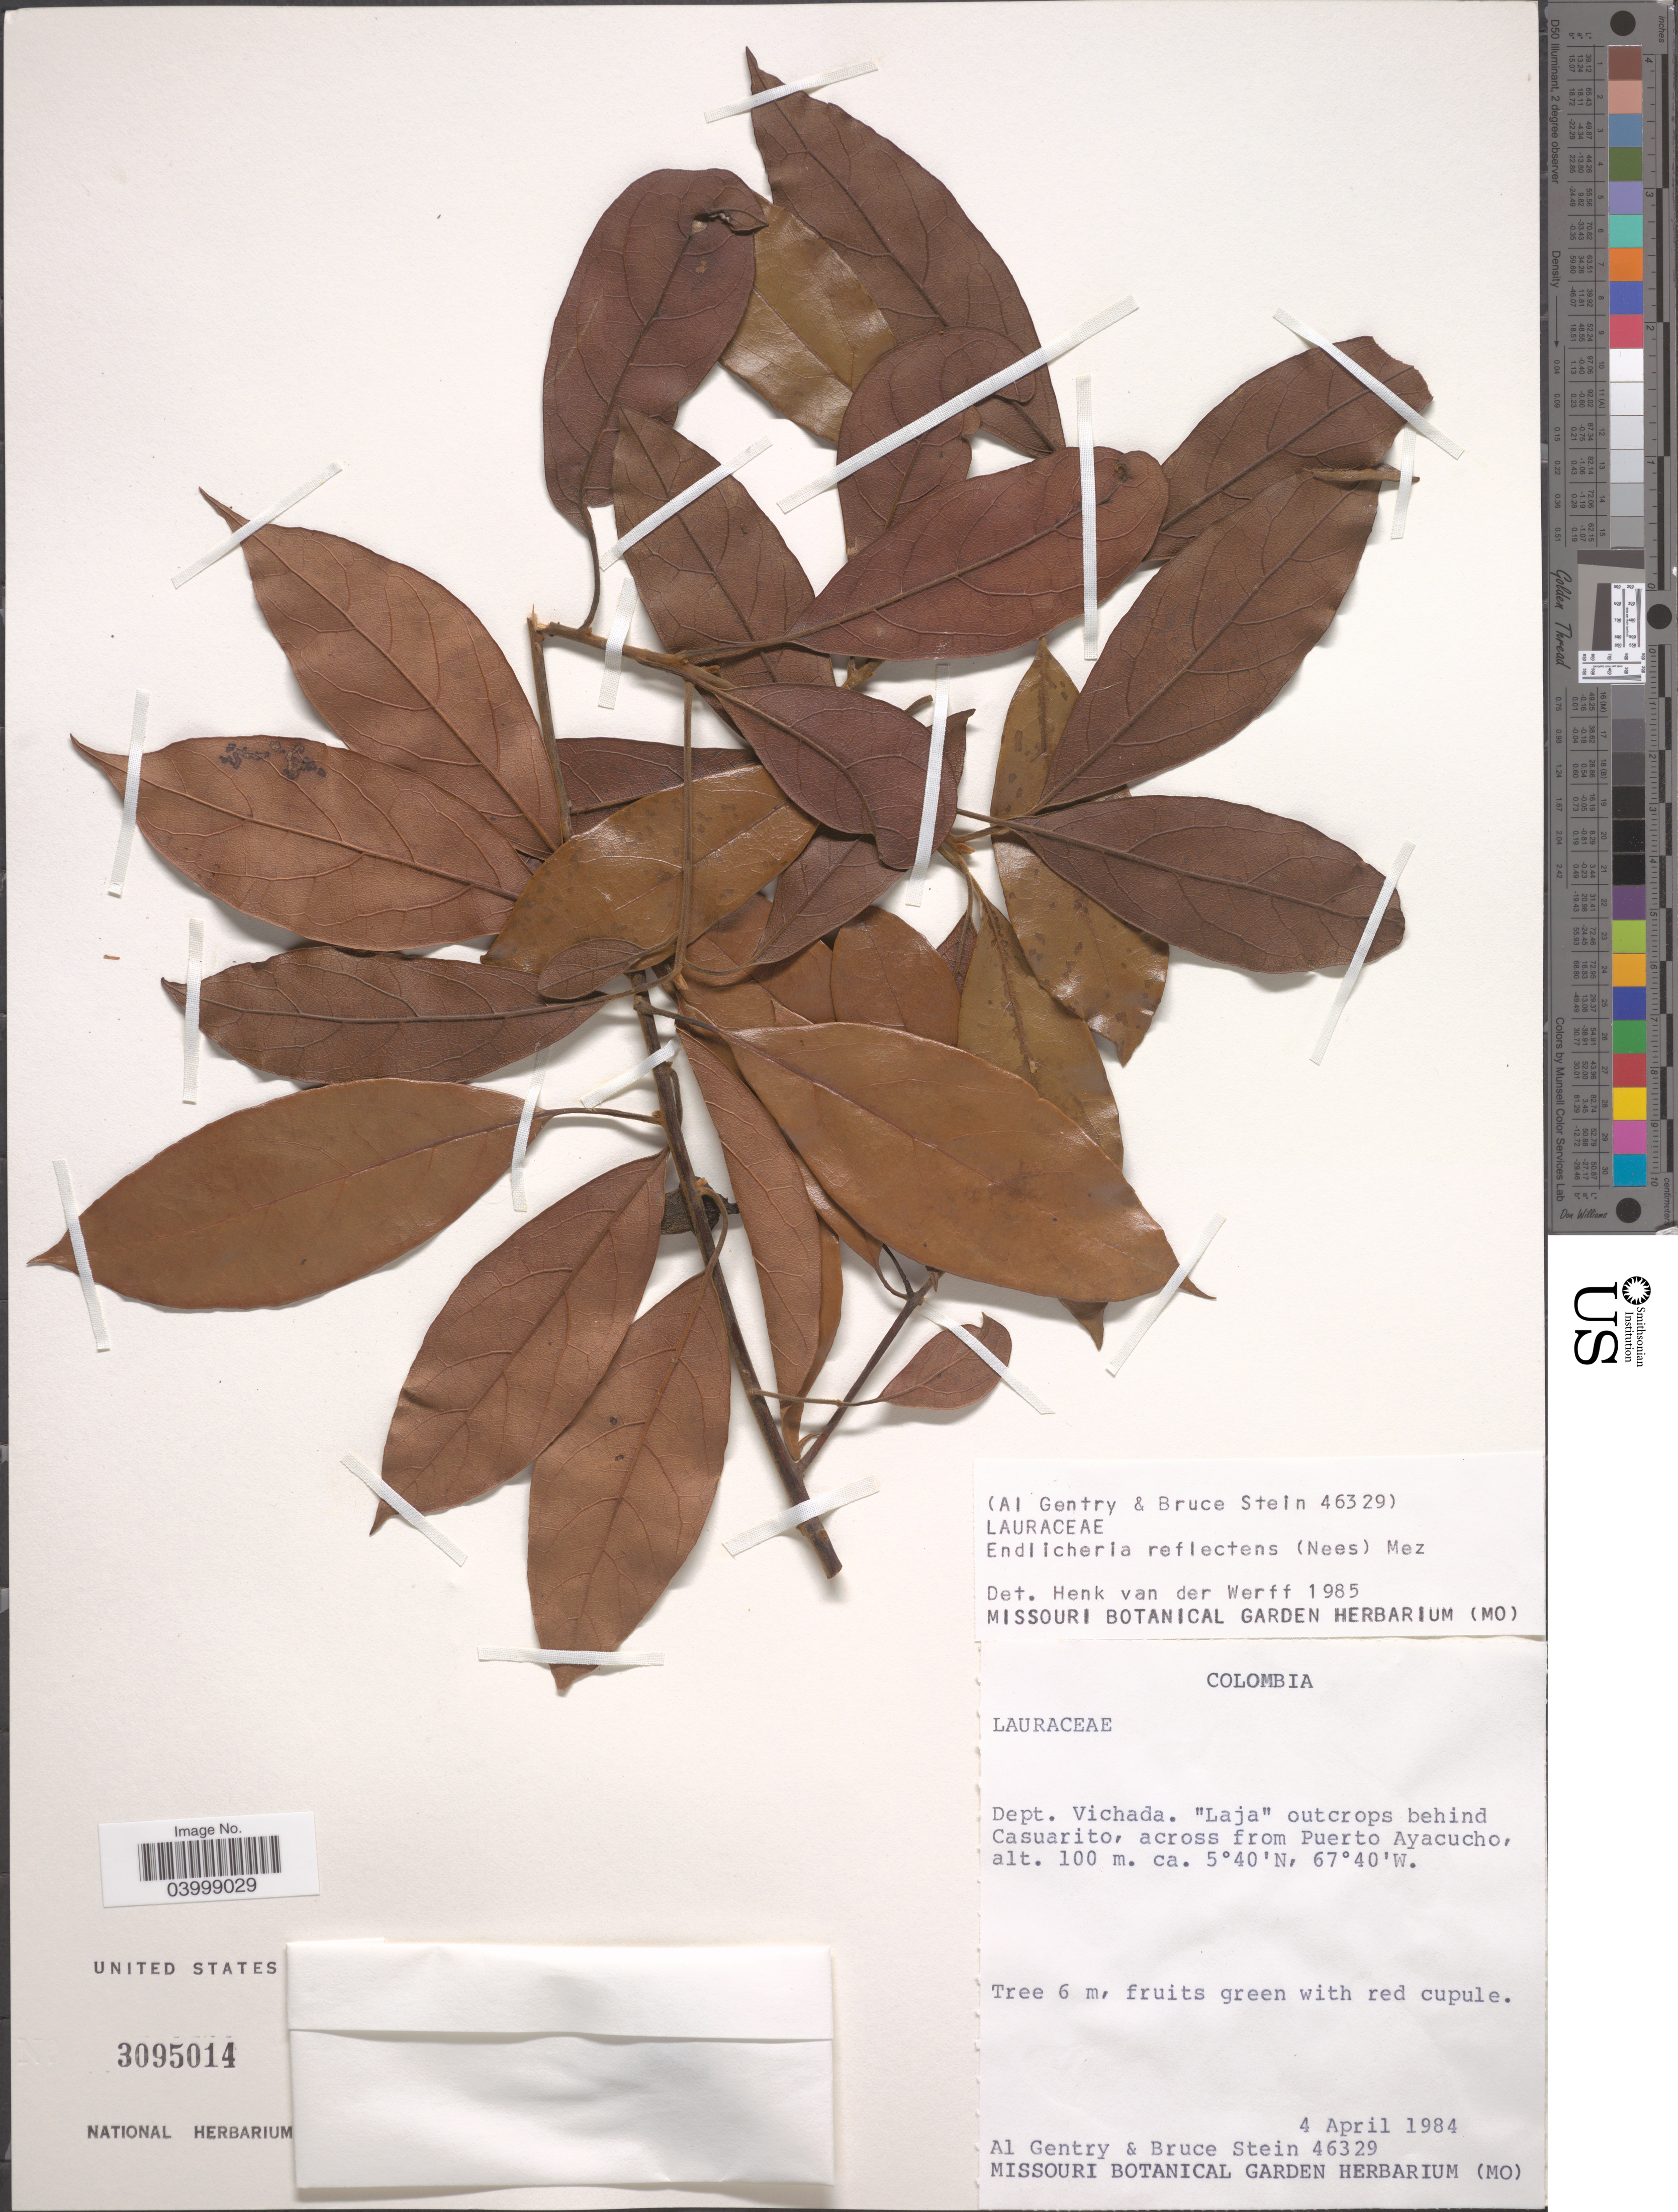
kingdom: Plantae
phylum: Tracheophyta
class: Magnoliopsida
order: Laurales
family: Lauraceae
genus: Endlicheria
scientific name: Endlicheria reflectens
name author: (Nees) Mez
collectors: A. H. Gentry & B. A. Stein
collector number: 46329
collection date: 1984-04-04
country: Colombia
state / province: Vichada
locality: Dept. Vichada. "Laja" outcrops behind Casuarito, across from Puerto Ayacucho.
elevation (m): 100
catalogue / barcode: US 3095014